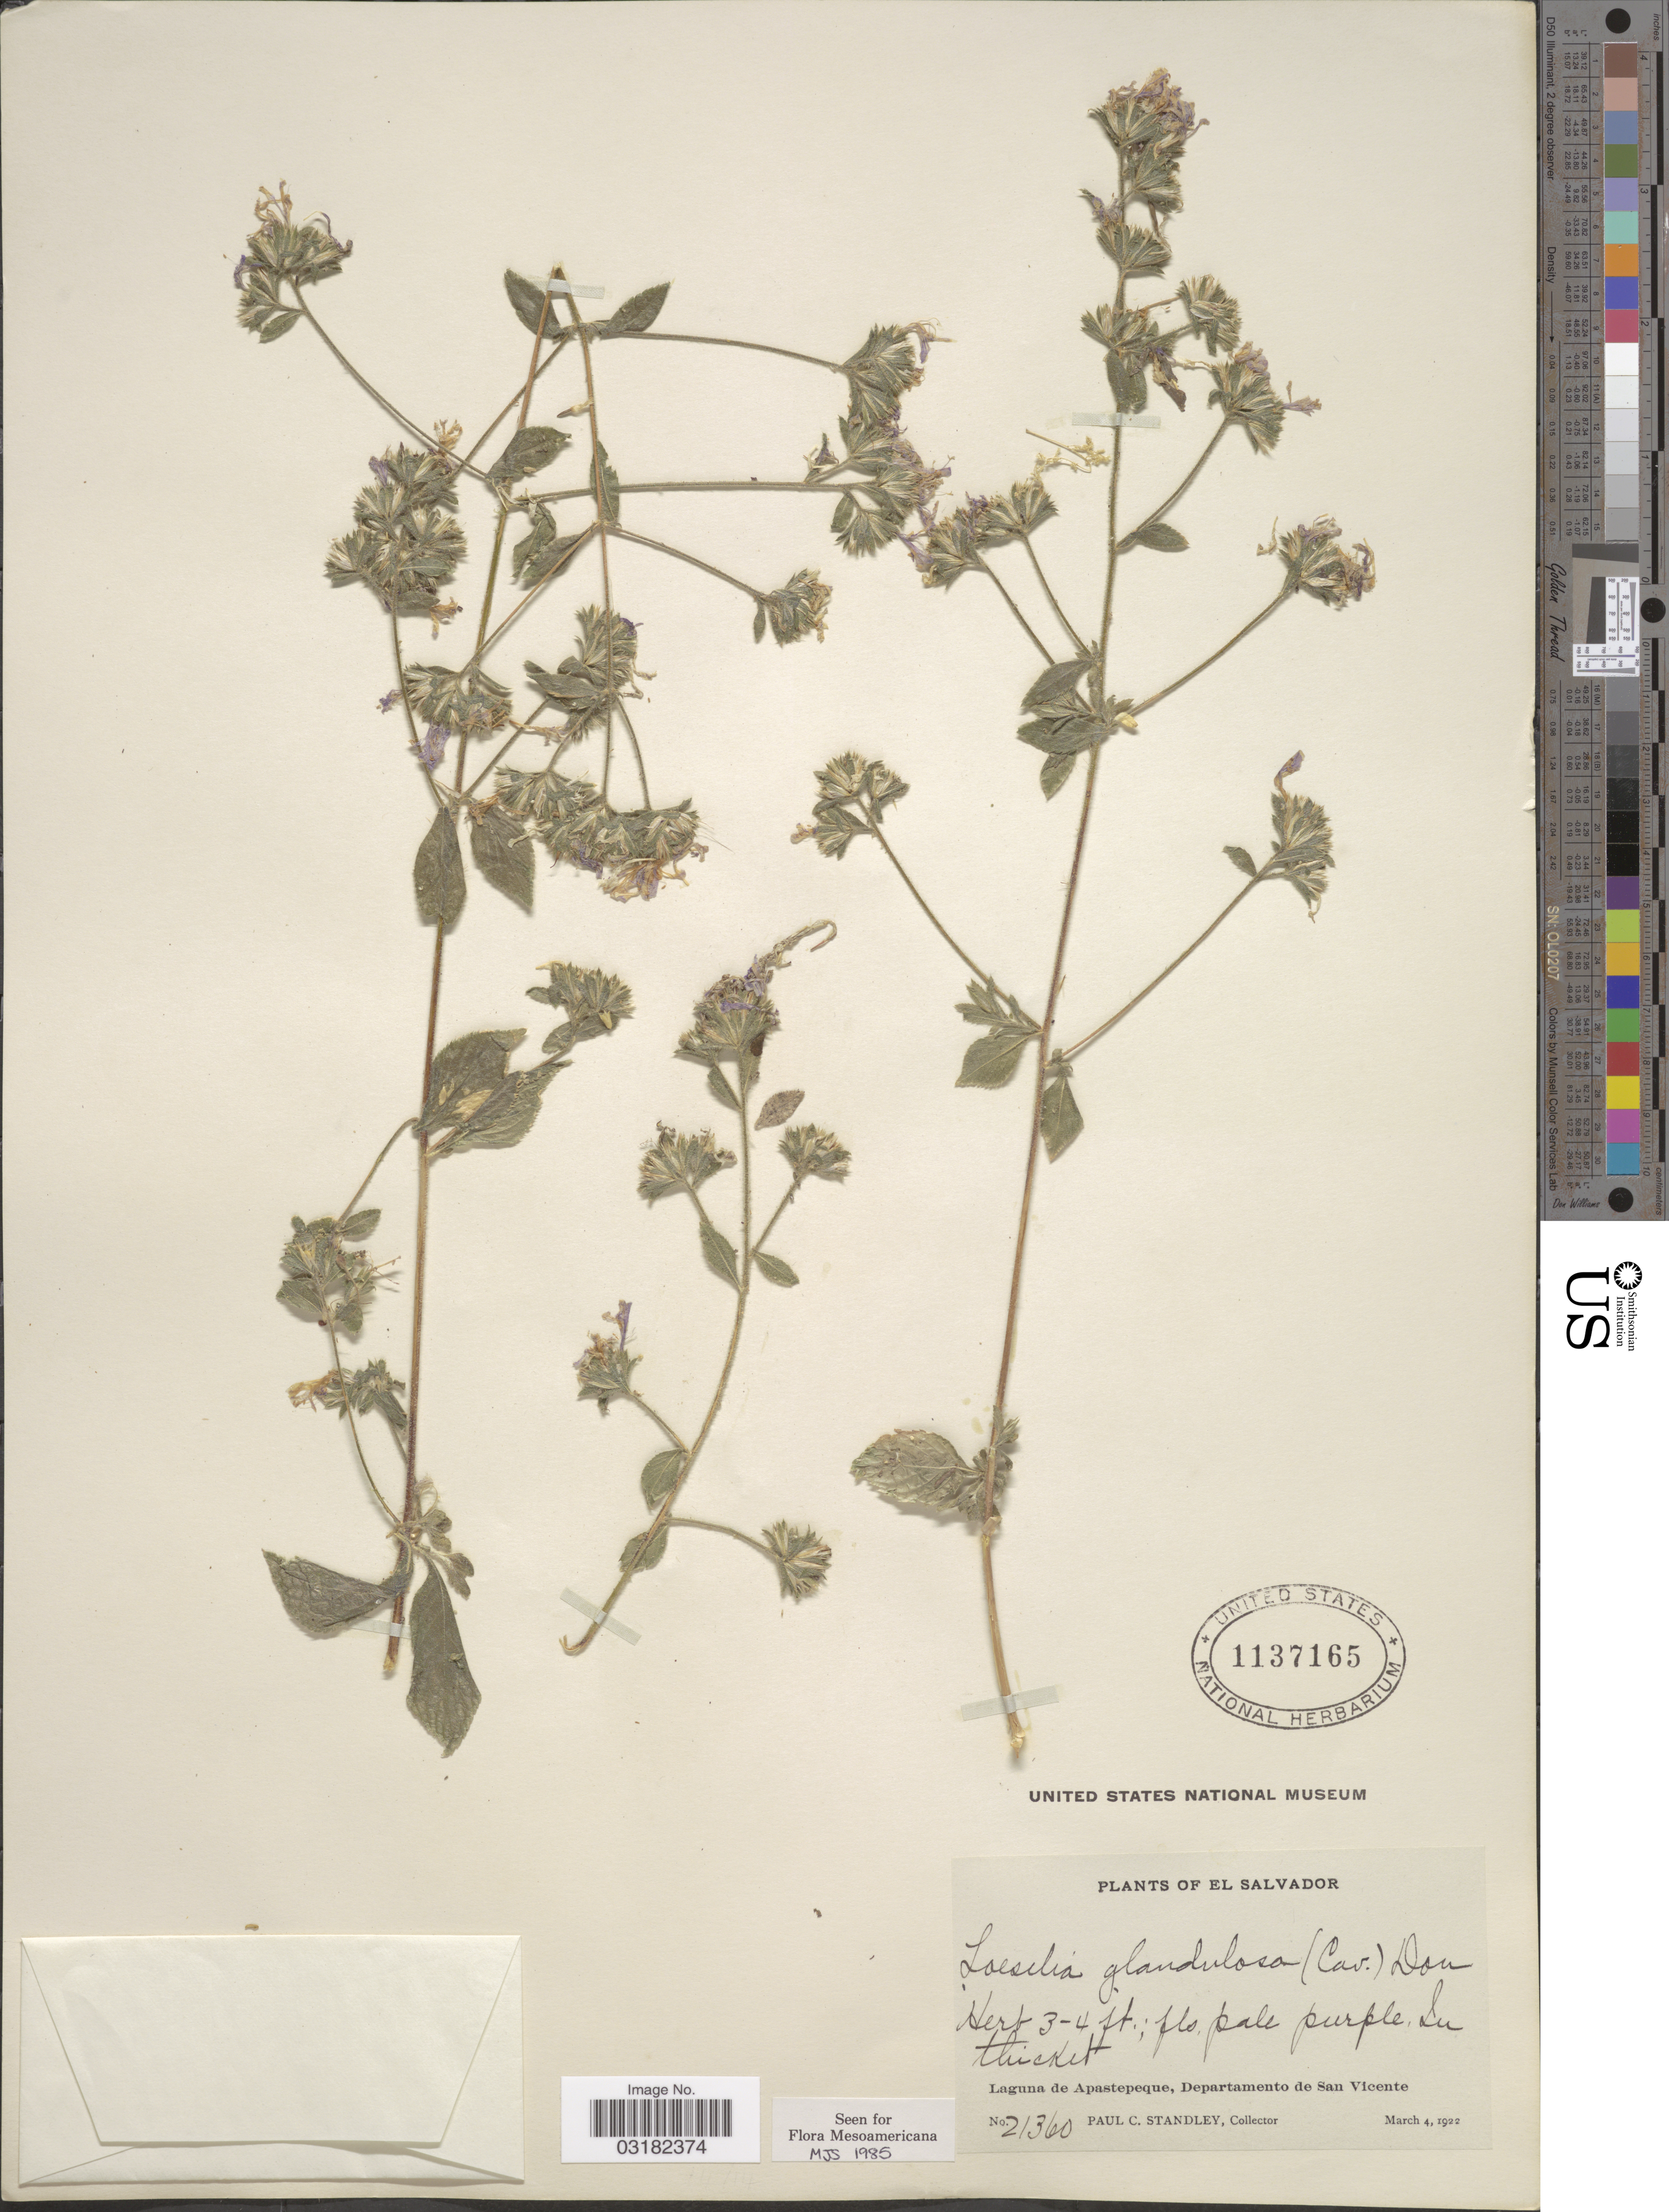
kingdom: Plantae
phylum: Tracheophyta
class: Magnoliopsida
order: Ericales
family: Polemoniaceae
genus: Loeselia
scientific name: Loeselia glandulosa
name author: (Cav.) G. Don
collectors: P. C. Standley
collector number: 21360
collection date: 1922-03-04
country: El Salvador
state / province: San Vincente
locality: Laguna de Apastepeque, Departamento de San Vicente.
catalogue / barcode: US 1137165